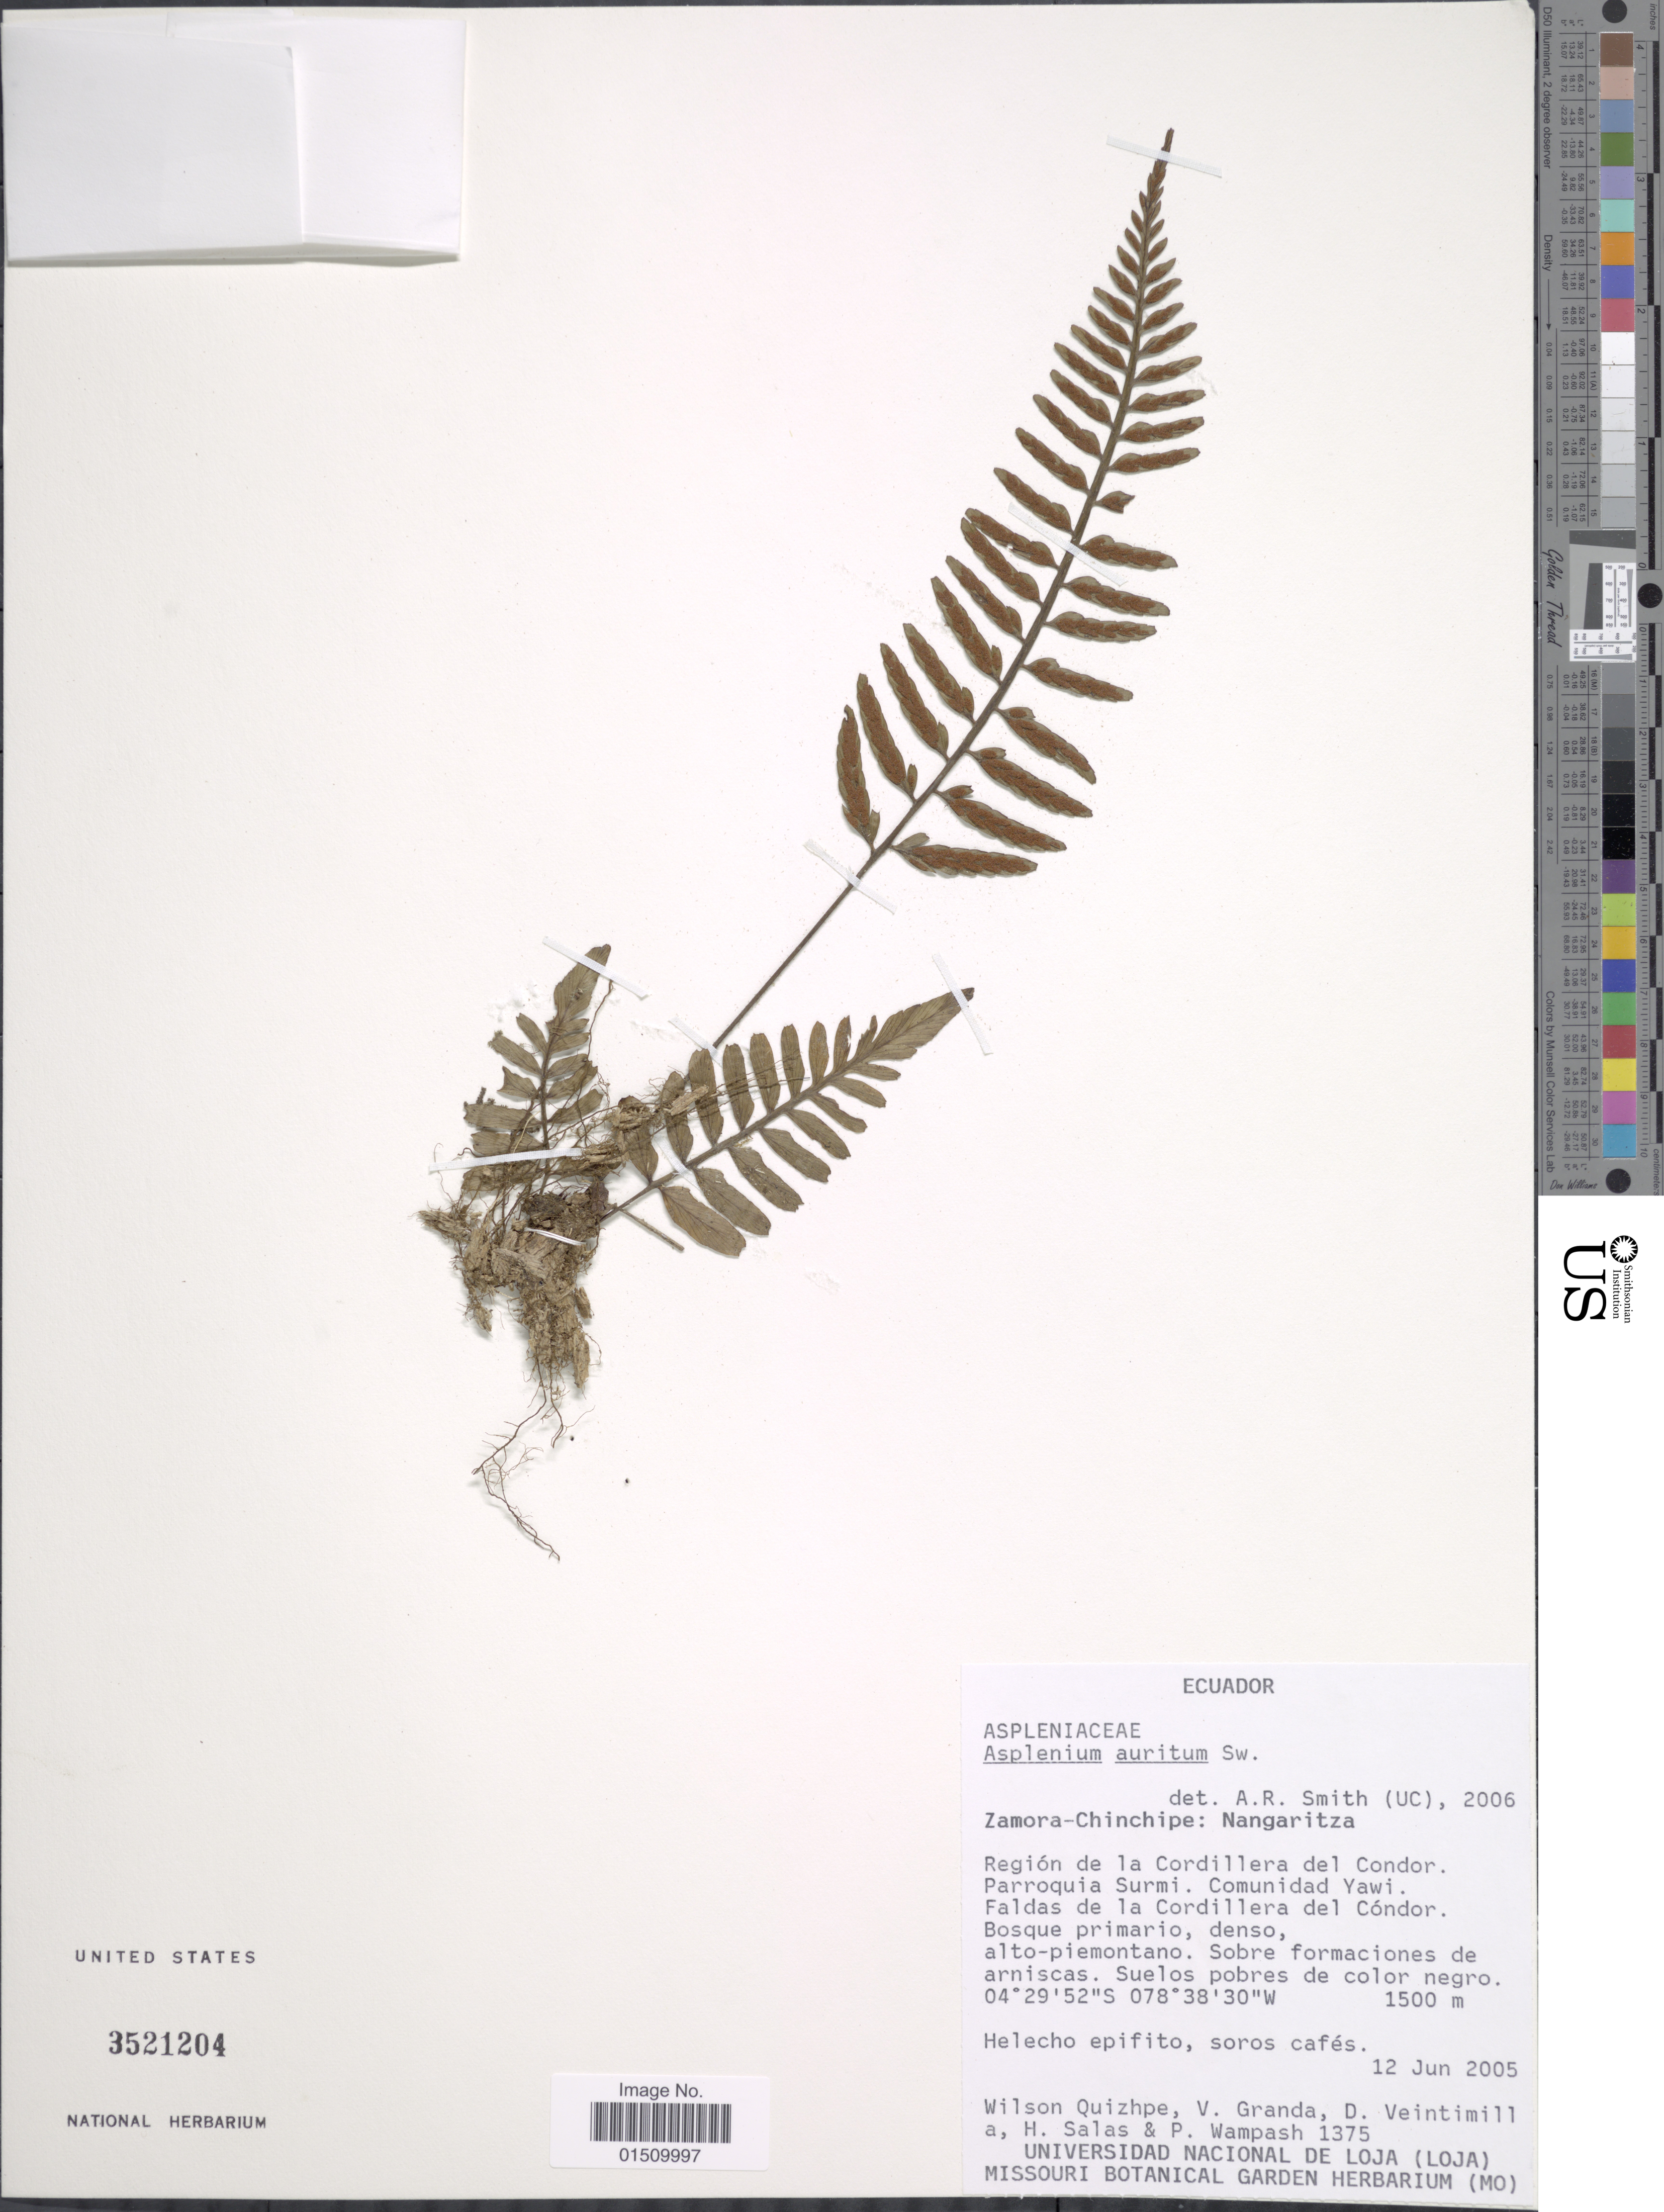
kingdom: Plantae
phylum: Tracheophyta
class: Polypodiopsida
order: Polypodiales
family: Aspleniaceae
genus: Asplenium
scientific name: Asplenium auritum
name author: Sw.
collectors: W. Quizhpe, V. Granda, D. Veintimill, H. Salas & P. Wampash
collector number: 1375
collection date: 2005-06-12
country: Ecuador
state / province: Zamora-Chinchipe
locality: Ecuador, Nangaritza, Region de la Cordillera del Condor Parrpquia Surmi. Comunidad Yawi. Faldas de la Cordillera del Cóndor.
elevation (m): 1500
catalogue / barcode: US 3521204